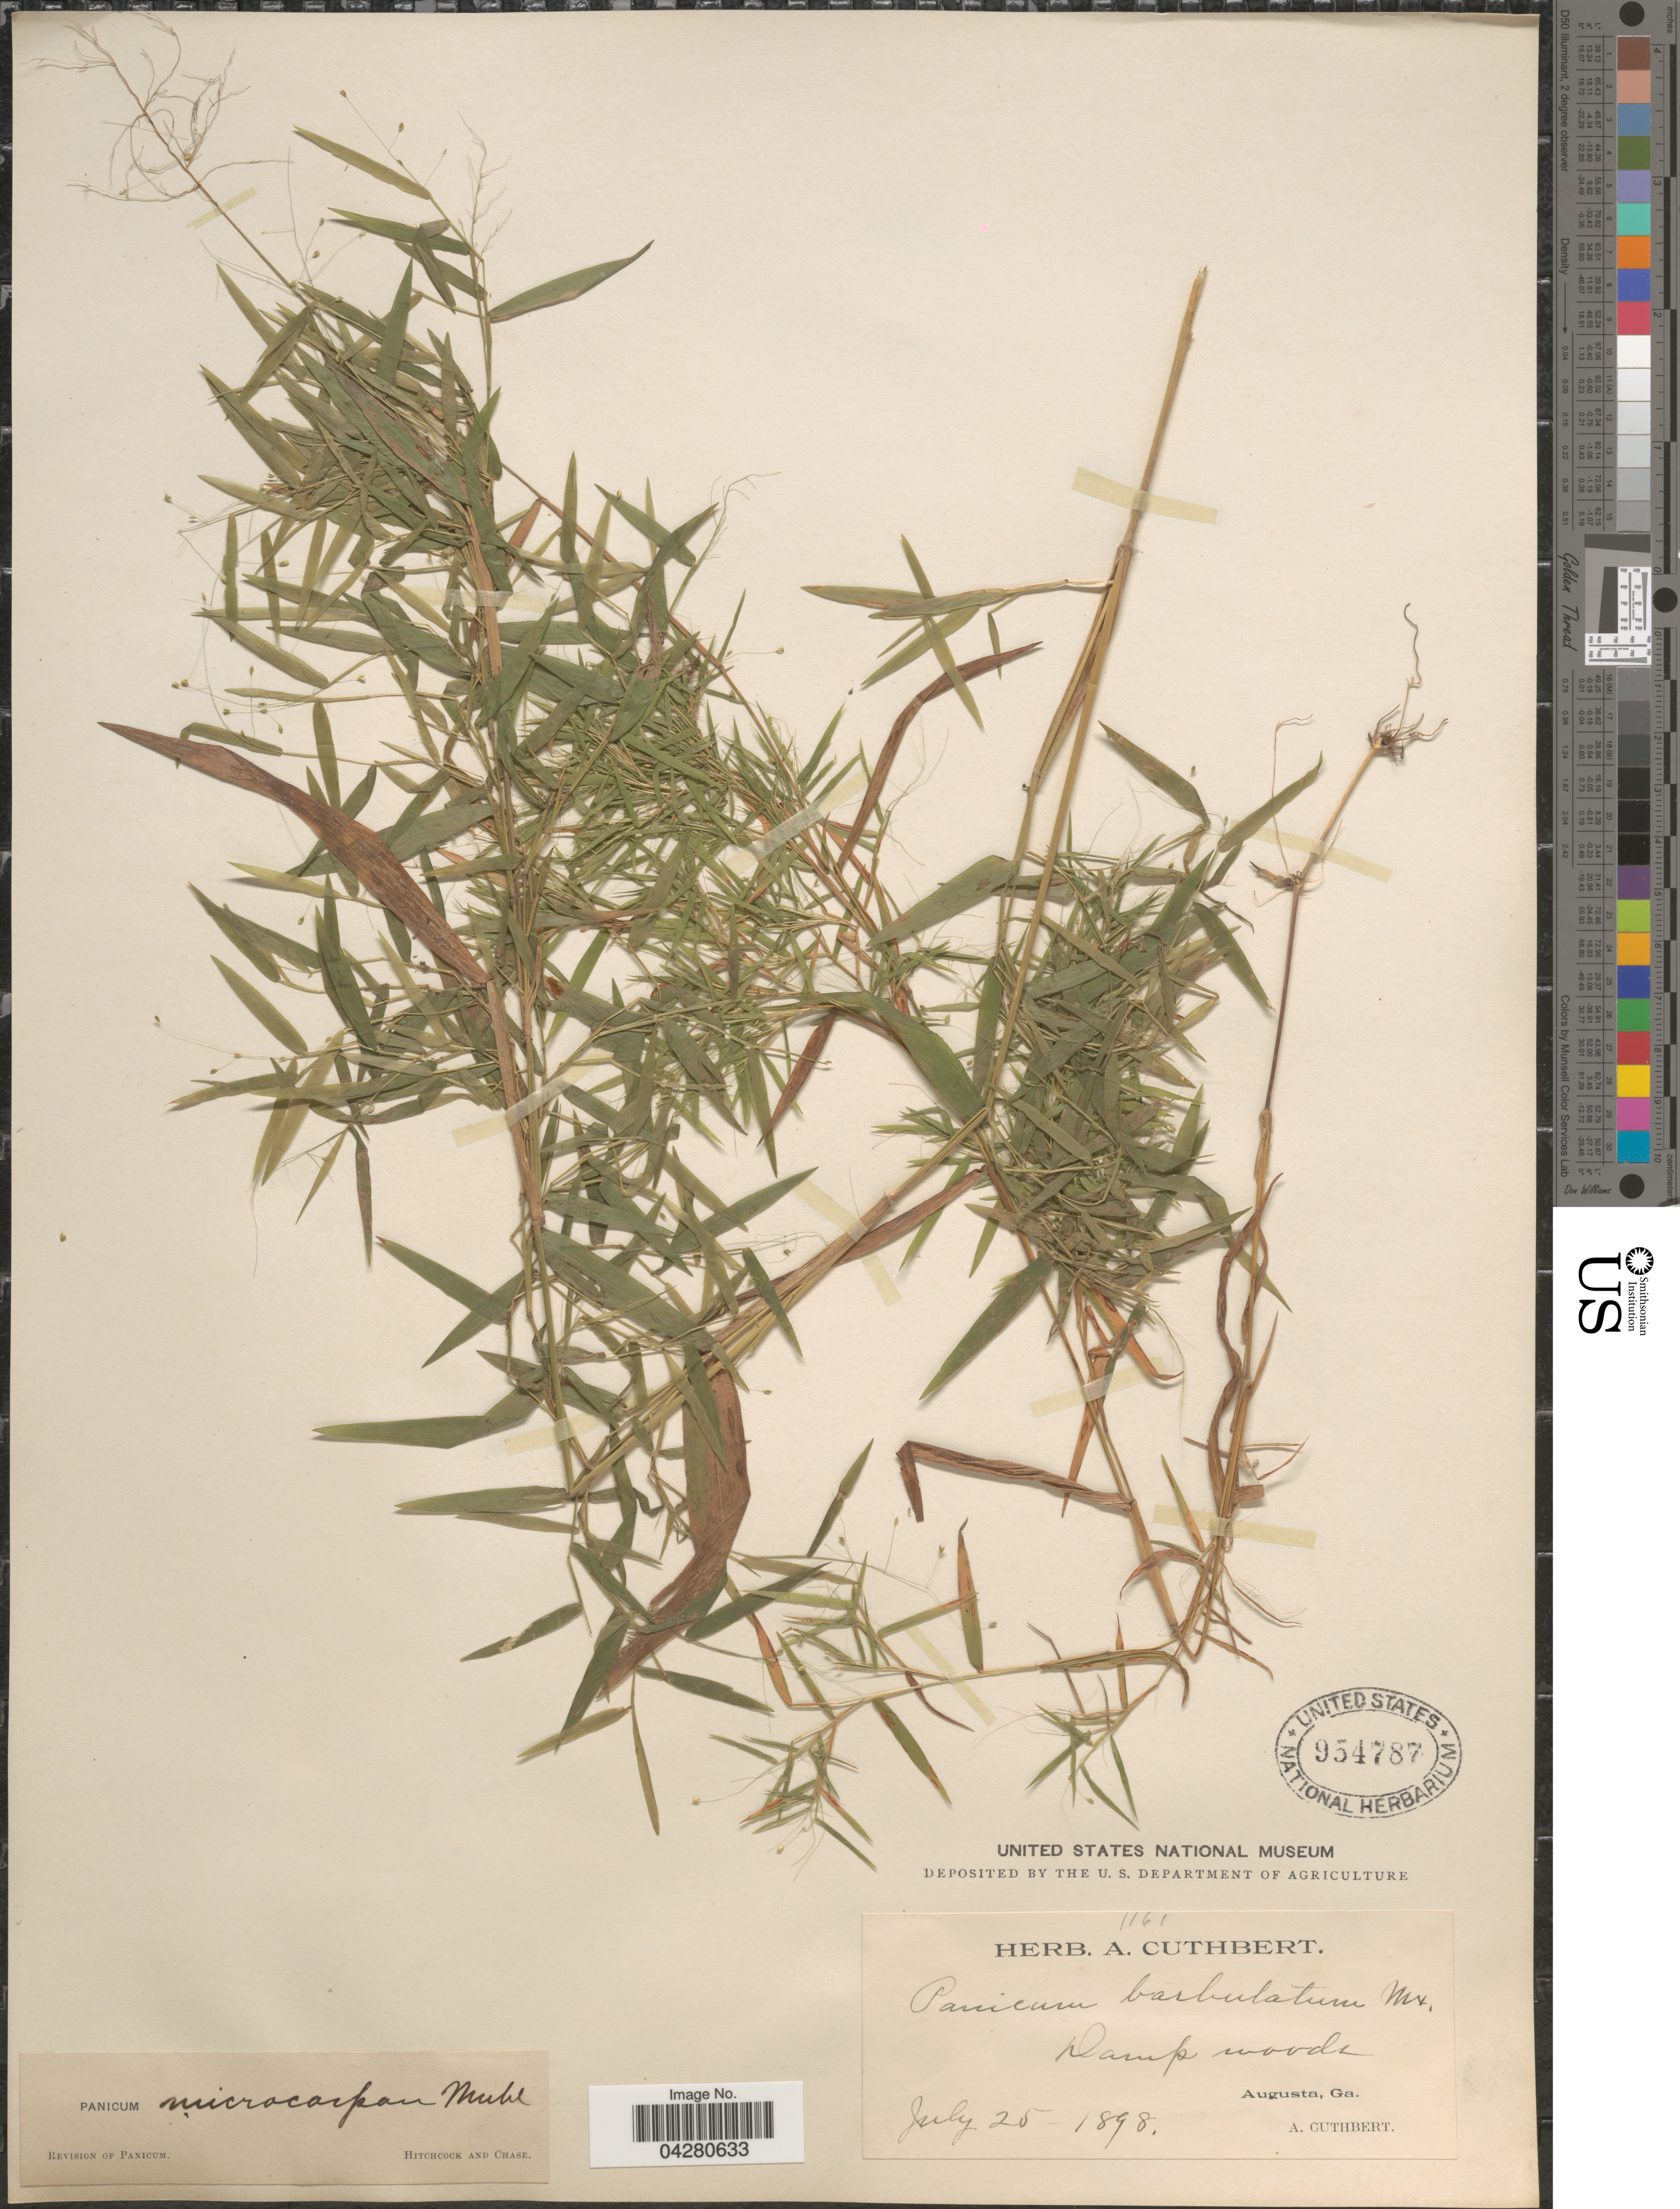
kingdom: Plantae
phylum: Tracheophyta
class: Liliopsida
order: Poales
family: Poaceae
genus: Dichanthelium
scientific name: Dichanthelium dichotomum var. dichotomum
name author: (L.) Gould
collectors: A. Cuthbert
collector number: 1161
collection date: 1898-07-25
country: United States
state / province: Georgia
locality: Augusta.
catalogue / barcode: US 954787